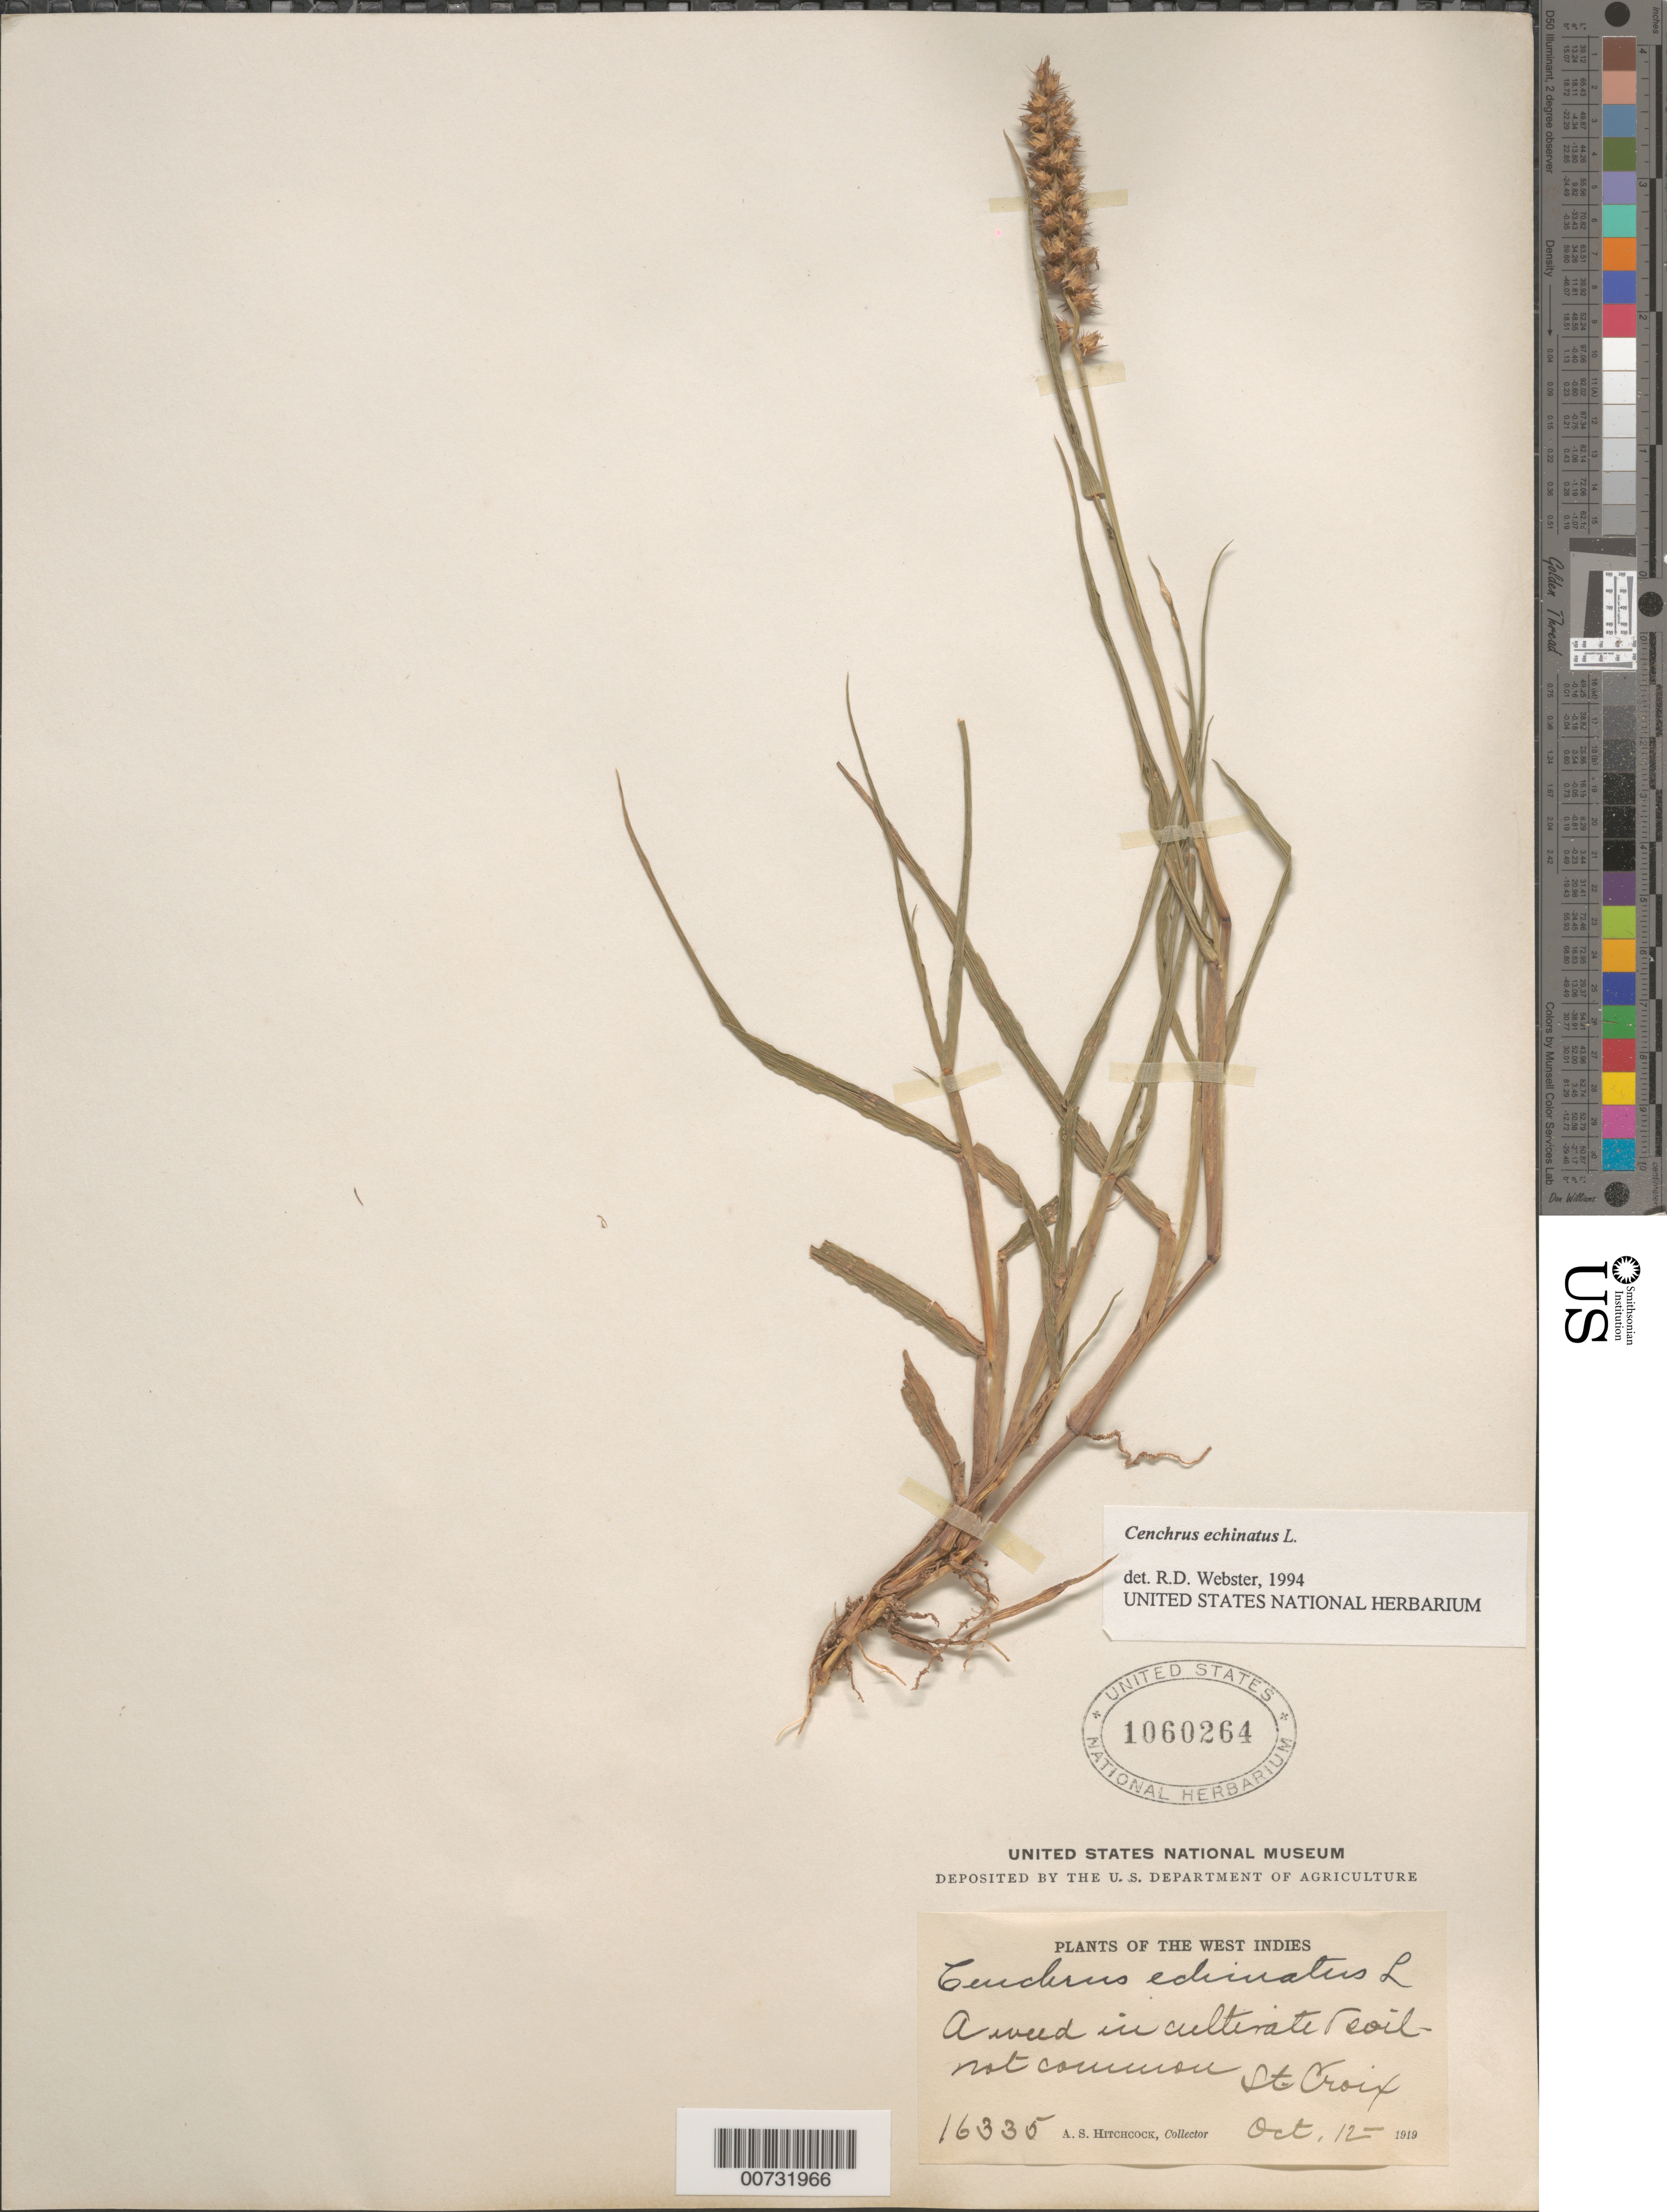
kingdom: Plantae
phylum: Tracheophyta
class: Liliopsida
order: Poales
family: Poaceae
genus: Cenchrus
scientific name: Cenchrus echinatus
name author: L.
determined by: Webster, Robert D.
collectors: A. S. Hitchcock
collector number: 16335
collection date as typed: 12 Oct 1919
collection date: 1919-10-12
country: U.S. Virgin Islands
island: St. Croix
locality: St. Croix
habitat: Cultivated soil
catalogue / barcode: US 1060264